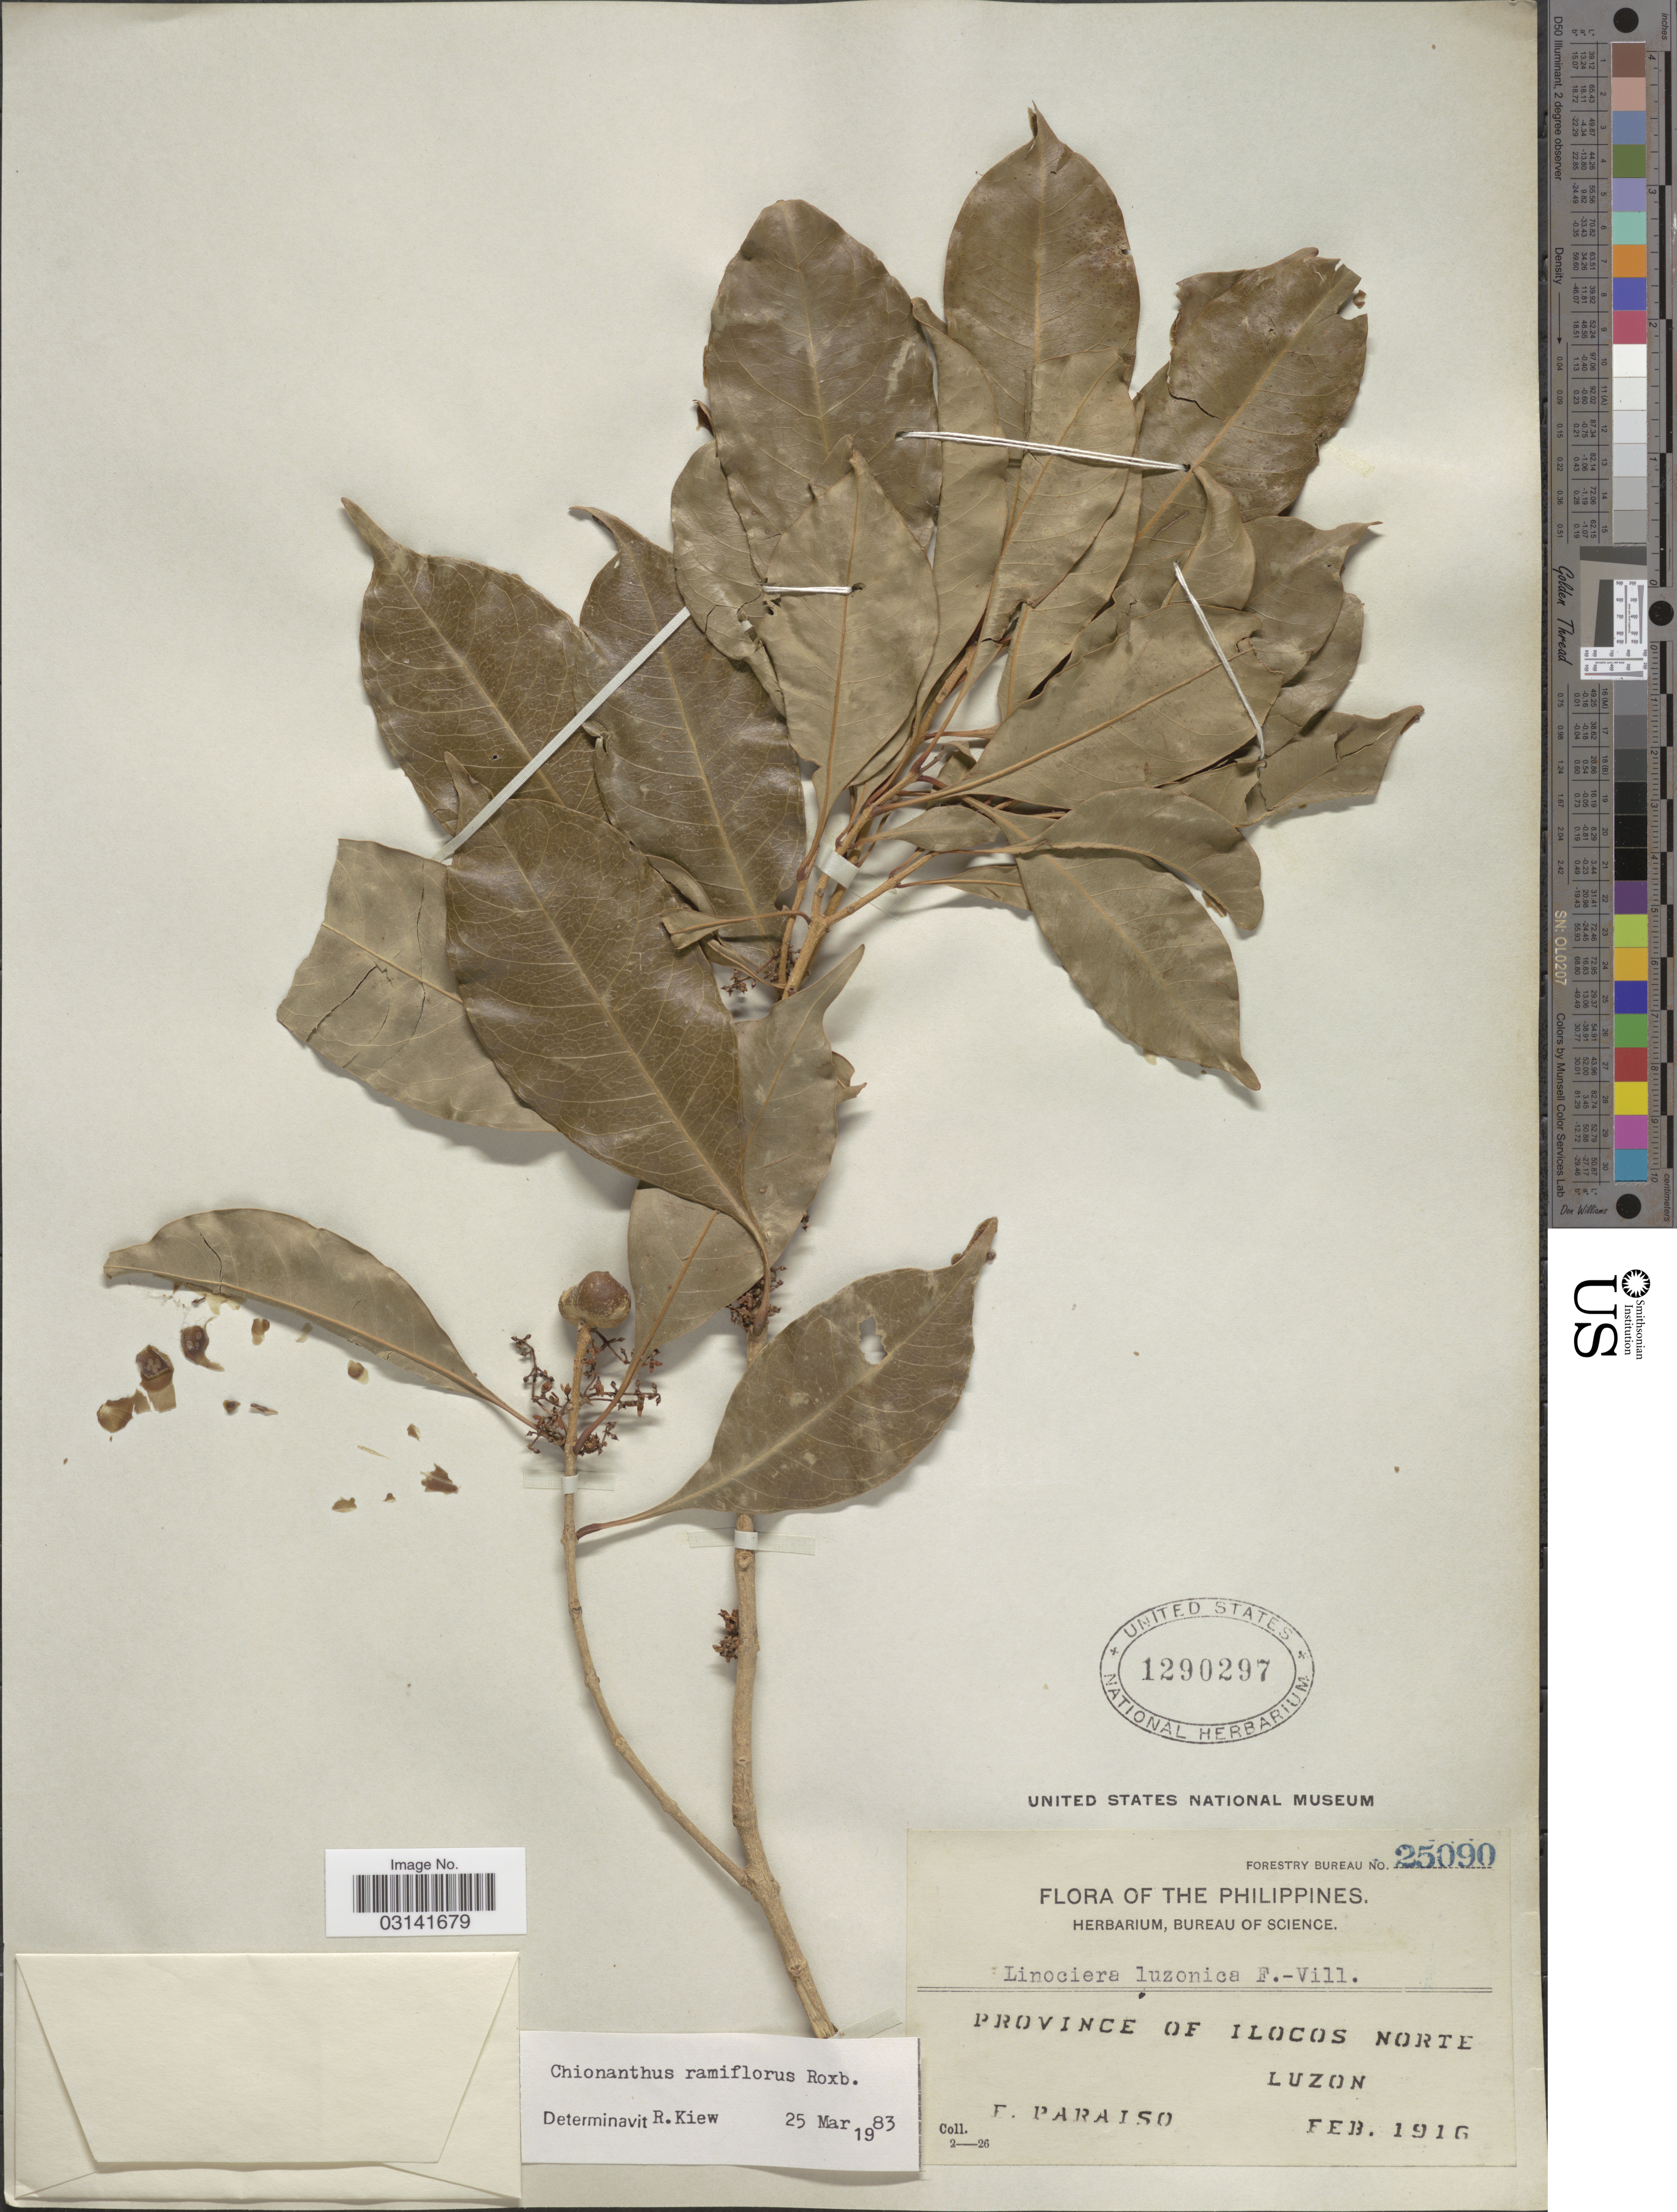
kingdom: Plantae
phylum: Tracheophyta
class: Magnoliopsida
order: Lamiales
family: Oleaceae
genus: Chionanthus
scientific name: Chionanthus ramiflorus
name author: Roxb.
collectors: E. Paraiso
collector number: Forestry Bureau 25090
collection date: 1916-02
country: Philippines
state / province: Ilocos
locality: Province of Ilocos Norte. Luzon.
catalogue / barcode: US 1290297